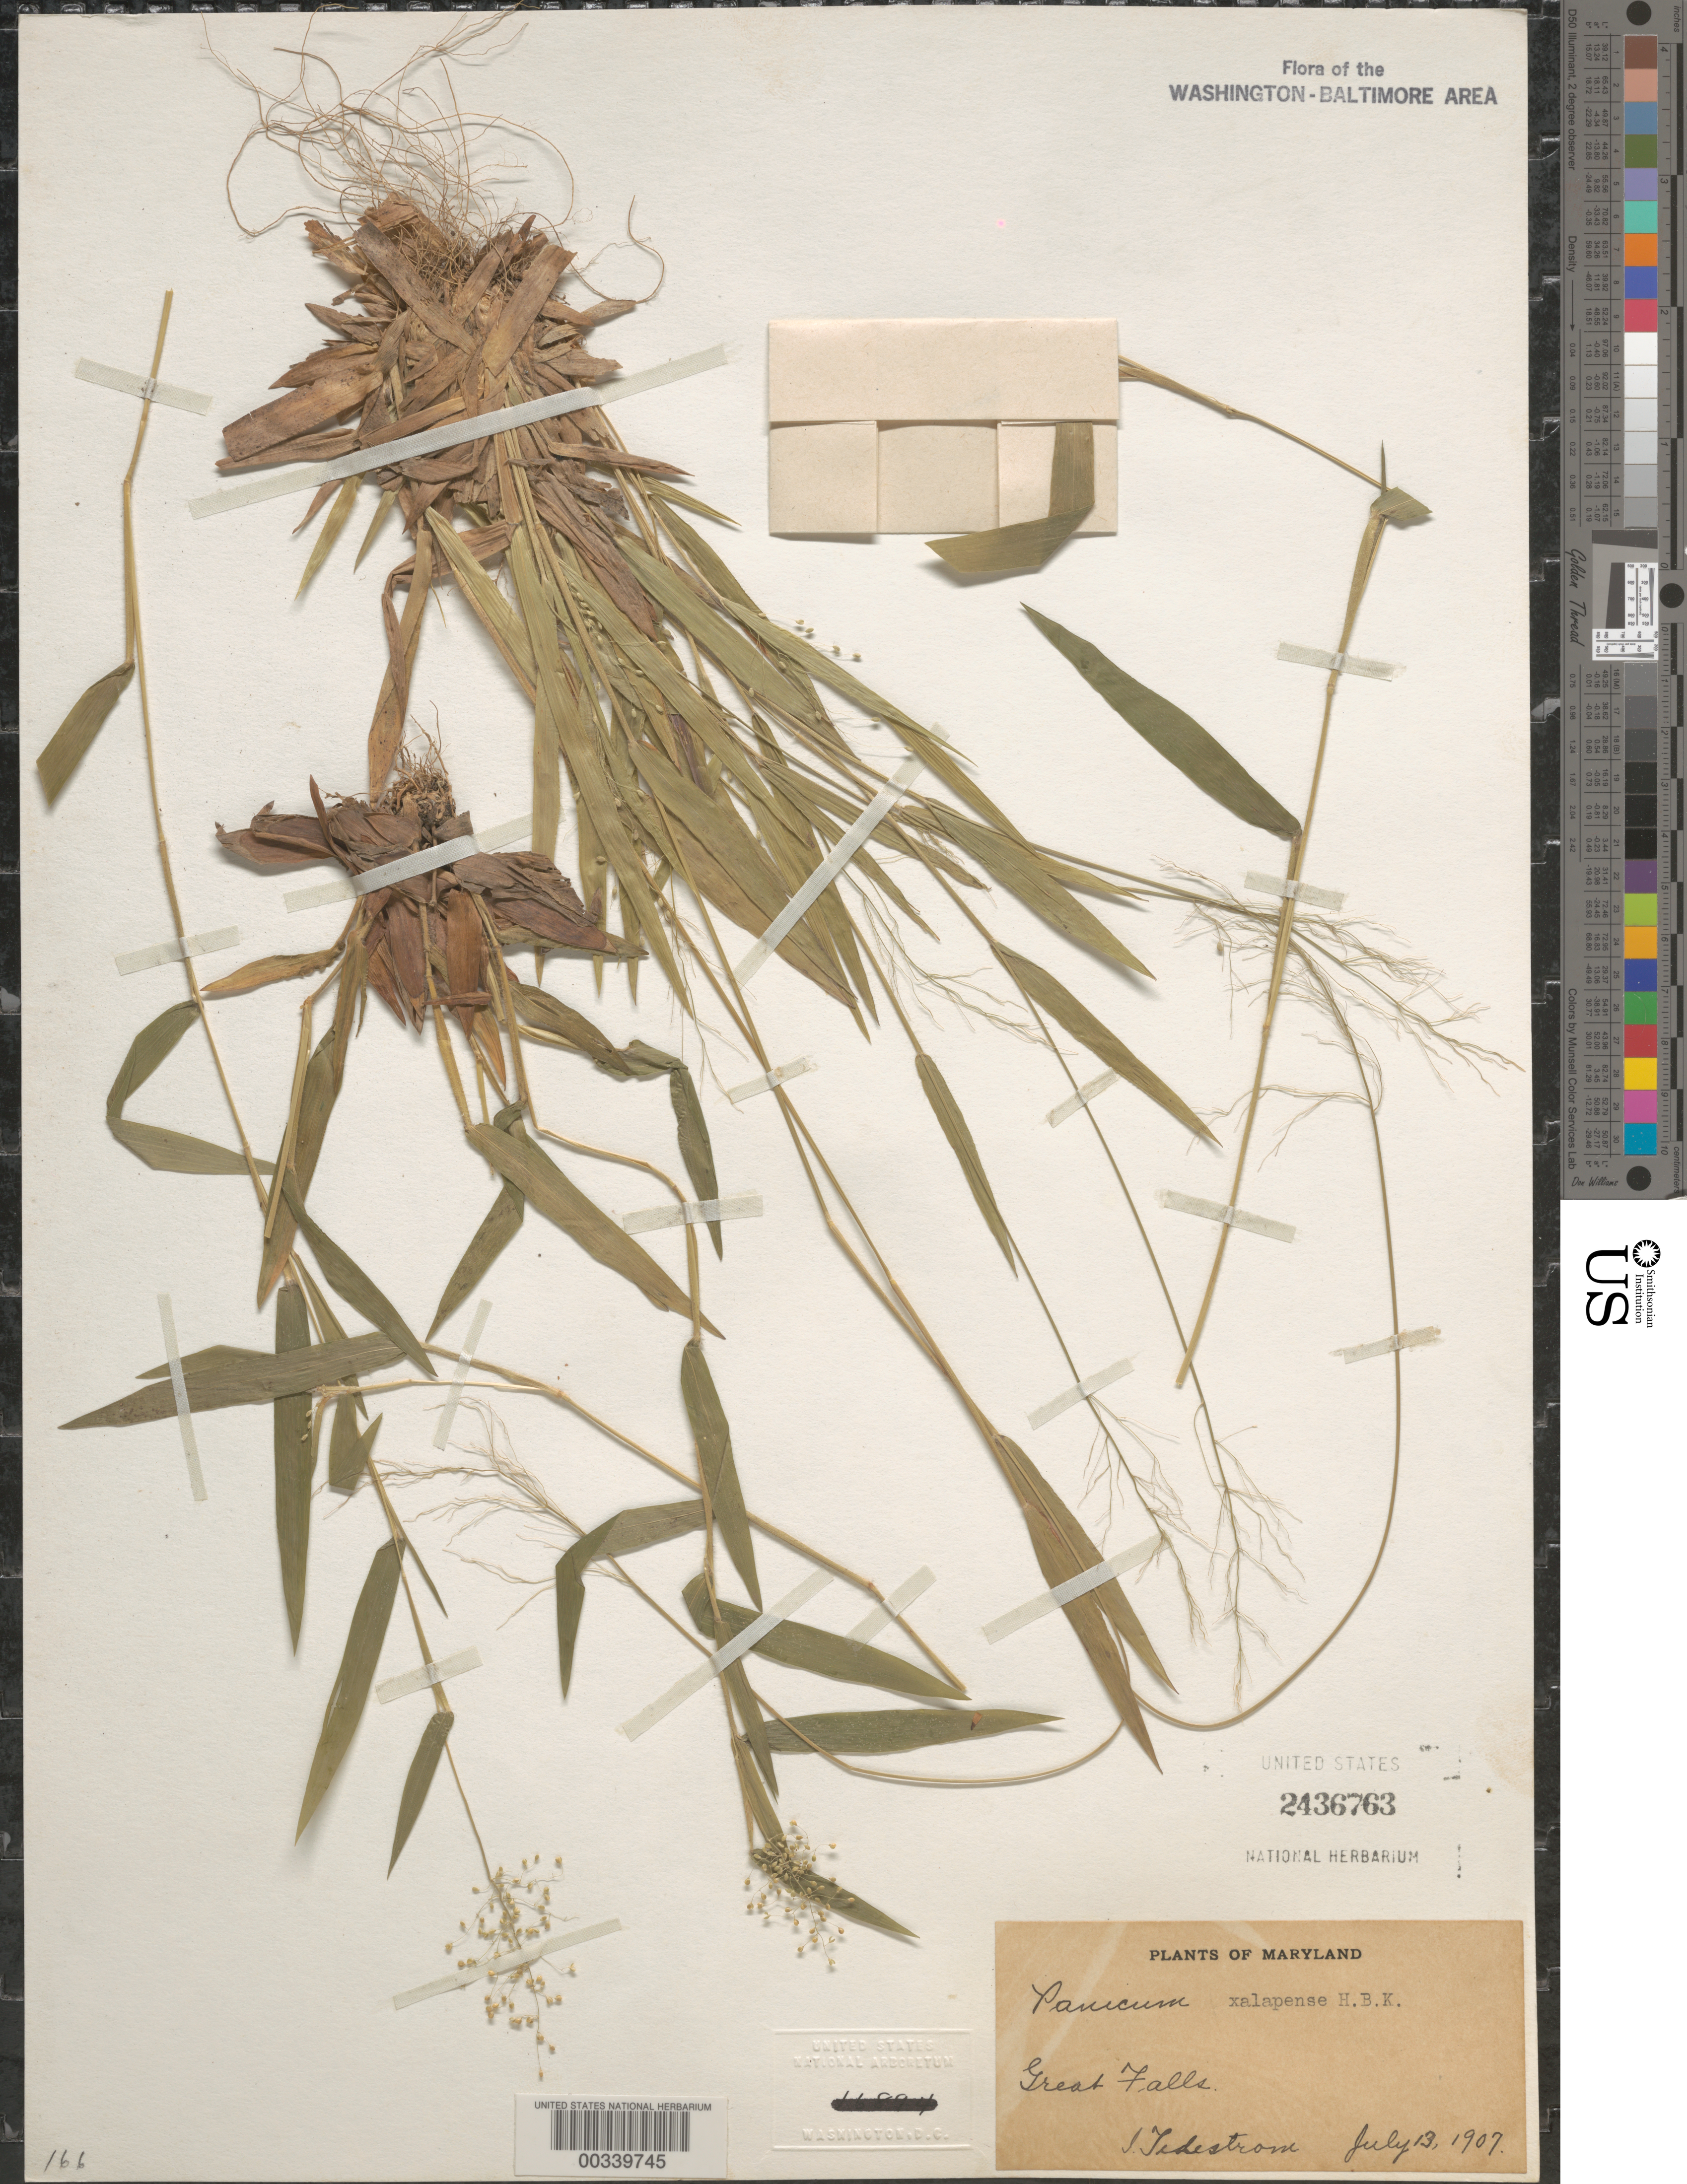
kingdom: Plantae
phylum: Tracheophyta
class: Liliopsida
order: Poales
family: Poaceae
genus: Dichanthelium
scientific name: Dichanthelium laxiflorum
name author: (Lam.) Gould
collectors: I. F. Tidestrom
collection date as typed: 13 Jul 1907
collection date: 1907-07-13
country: United States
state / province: Maryland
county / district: Montgomery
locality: Great Falls C. & O. Canal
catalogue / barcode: US 2436763